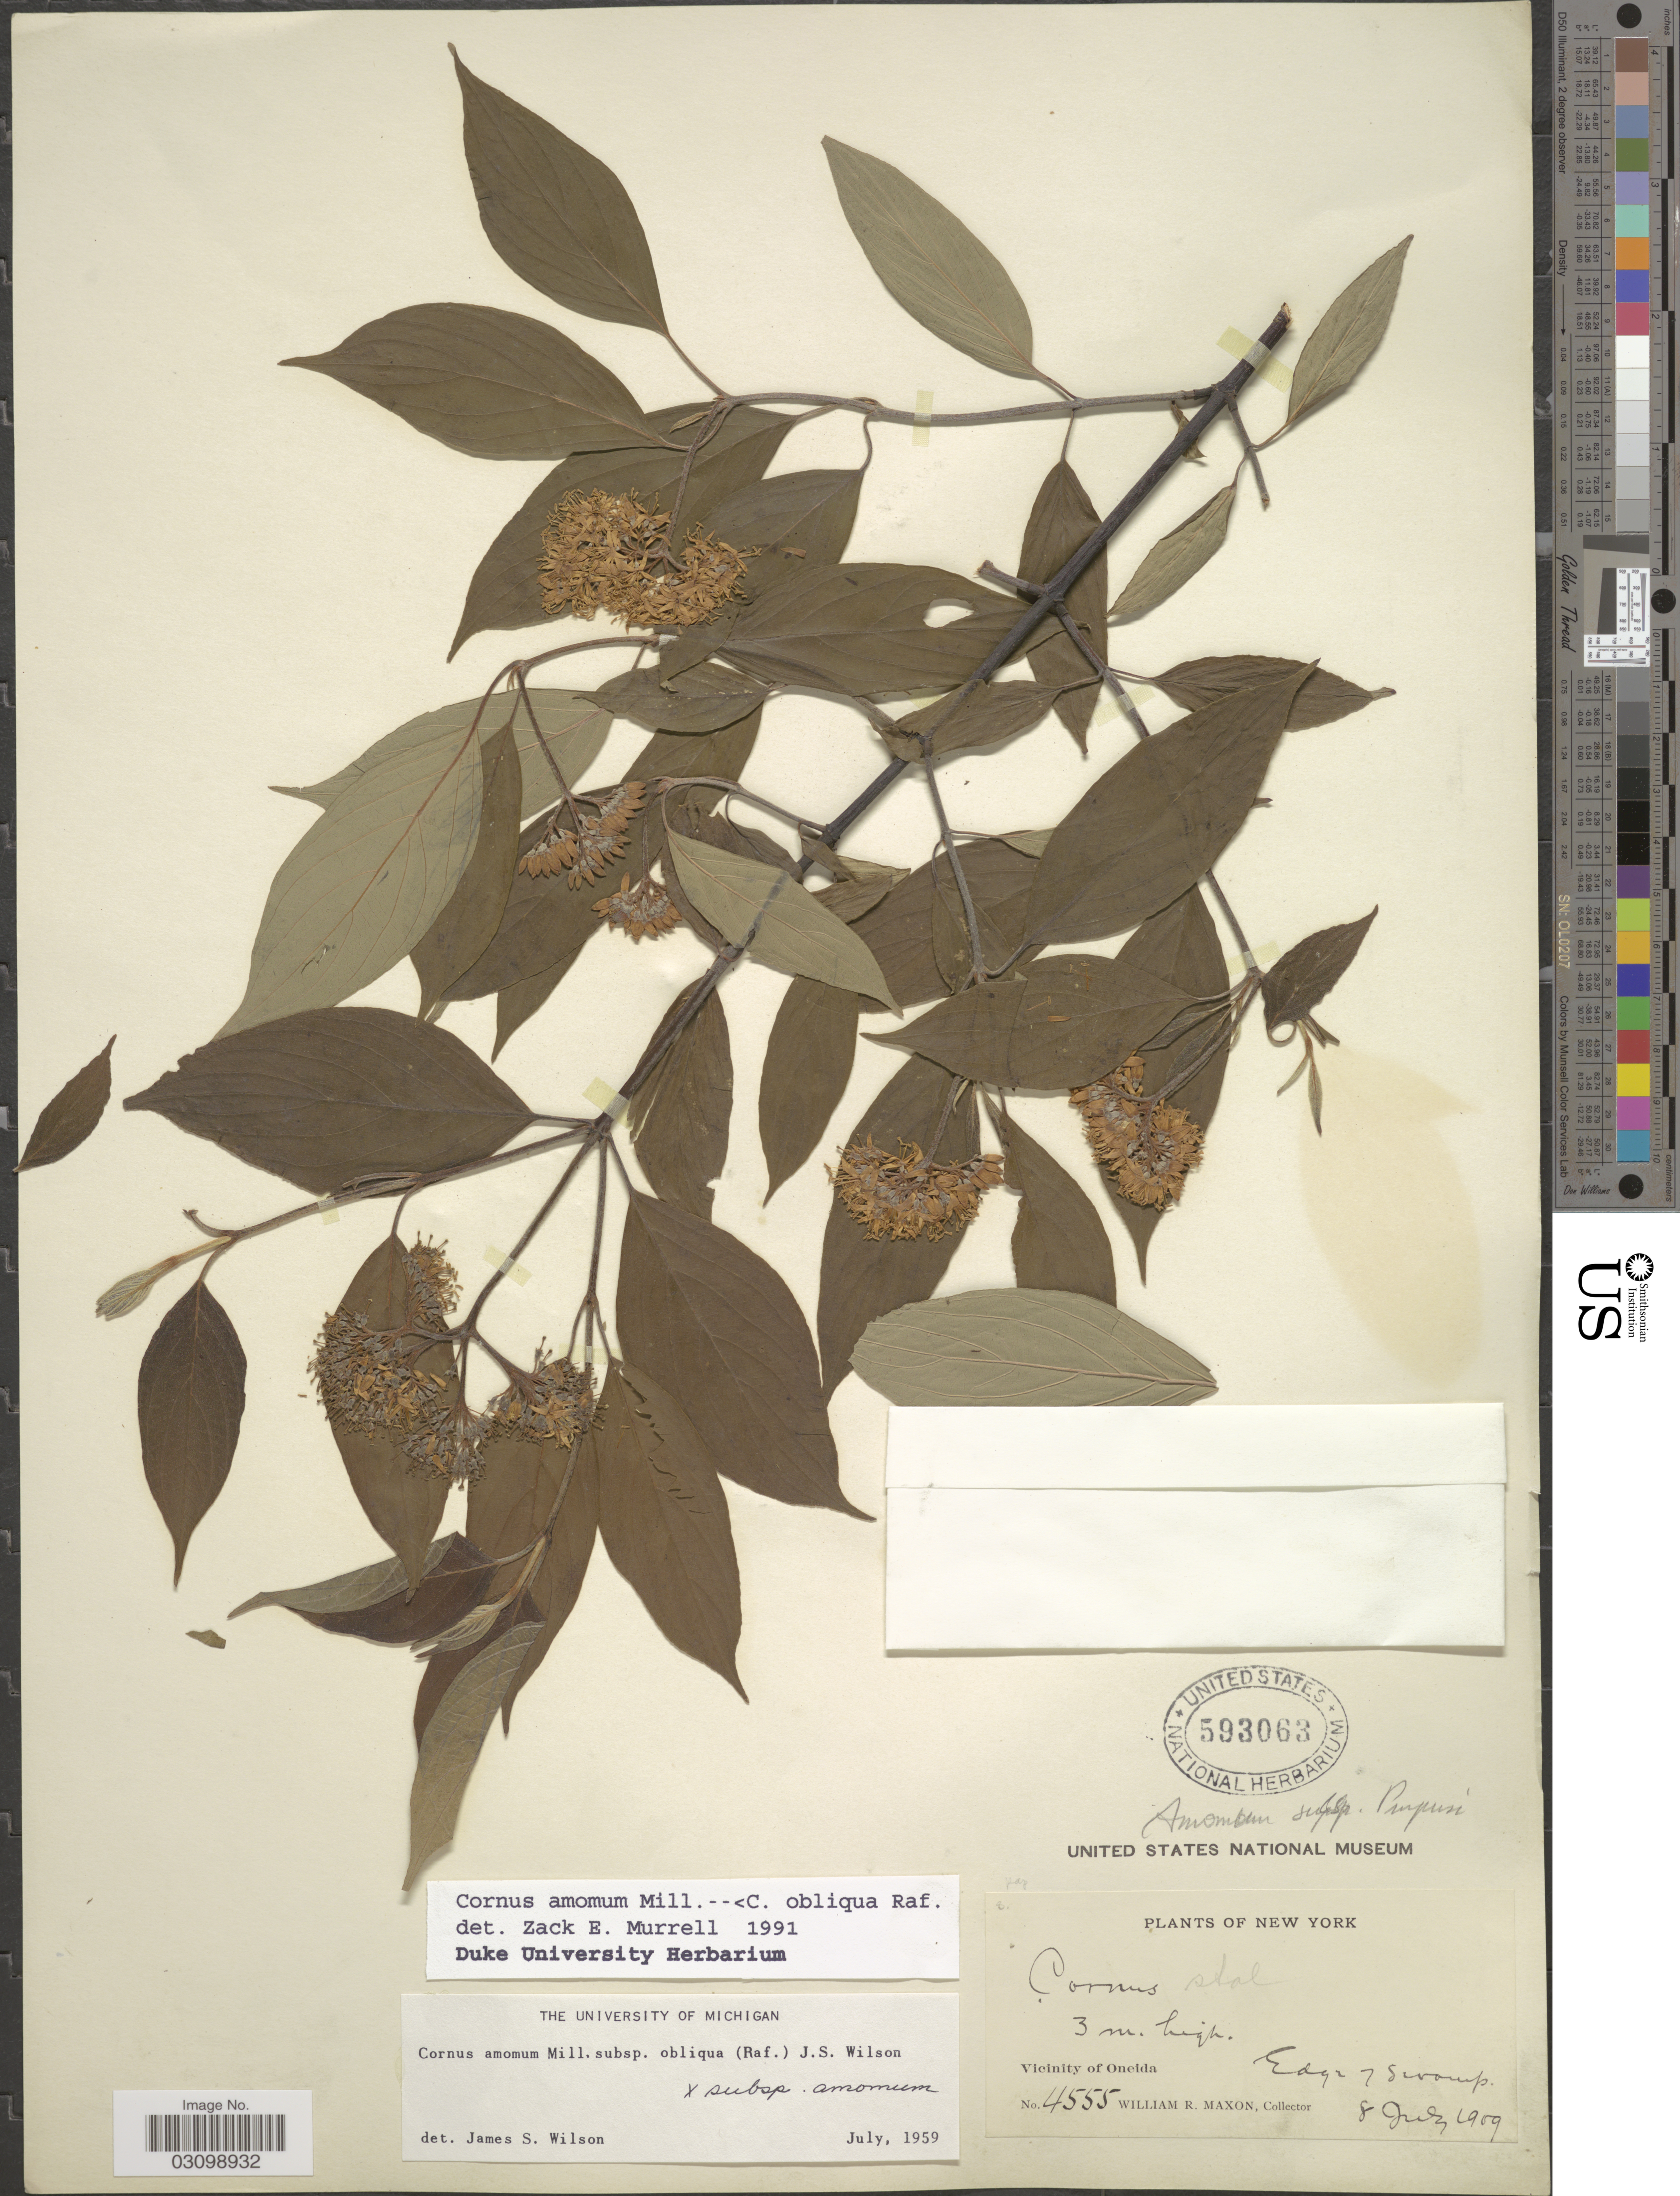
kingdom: Plantae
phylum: Tracheophyta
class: Magnoliopsida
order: Cornales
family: Cornaceae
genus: Cornus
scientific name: Cornus amomum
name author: Mill.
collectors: W. R. Maxon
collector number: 4555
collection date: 1909-07-08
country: United States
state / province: New York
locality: Vicinity of Oneida.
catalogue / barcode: US 593063